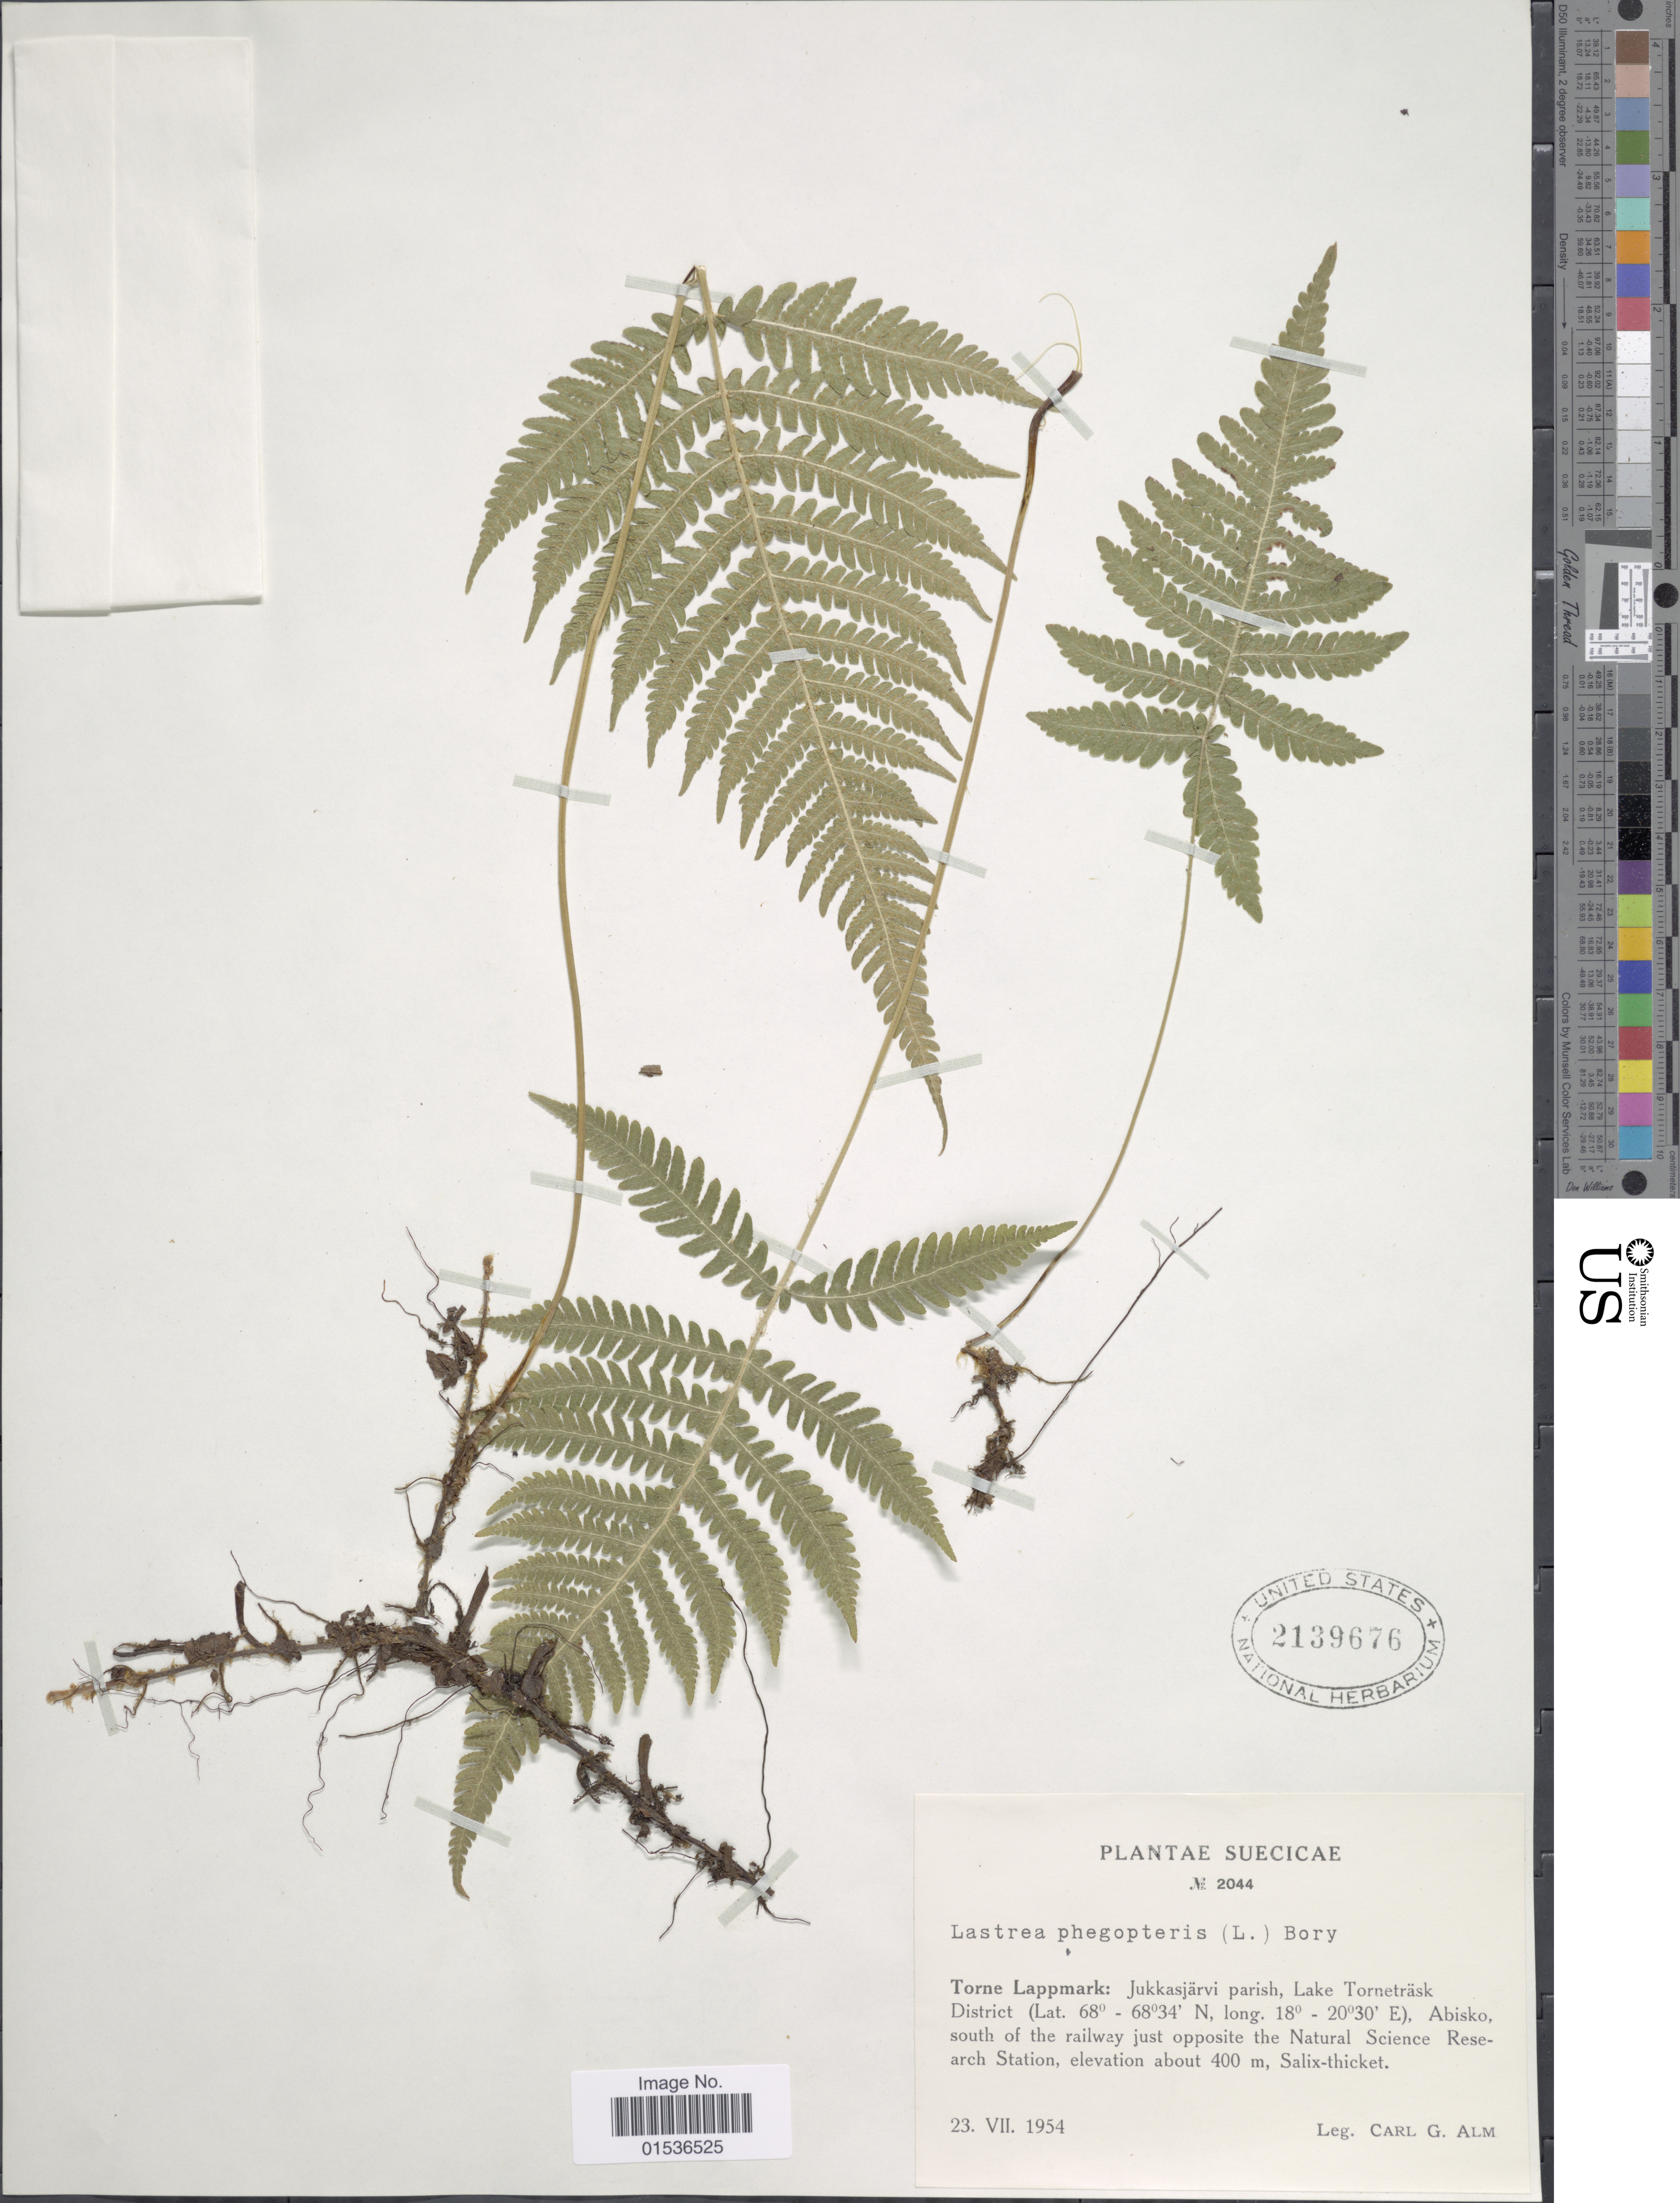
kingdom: Plantae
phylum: Tracheophyta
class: Polypodiopsida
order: Polypodiales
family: Thelypteridaceae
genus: Phegopteris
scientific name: Phegopteris connectilis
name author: (Michx.) Watt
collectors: C. G. Alm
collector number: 2044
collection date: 1954-07-23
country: Sweden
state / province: Norrbotten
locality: Suecicae, Torne Lappmark: Jukkasjarvi parish, Lake Tornetrask District, Abisko south of the railway just opposite the Natural Science Research Station.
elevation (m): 400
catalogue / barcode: US 2139676